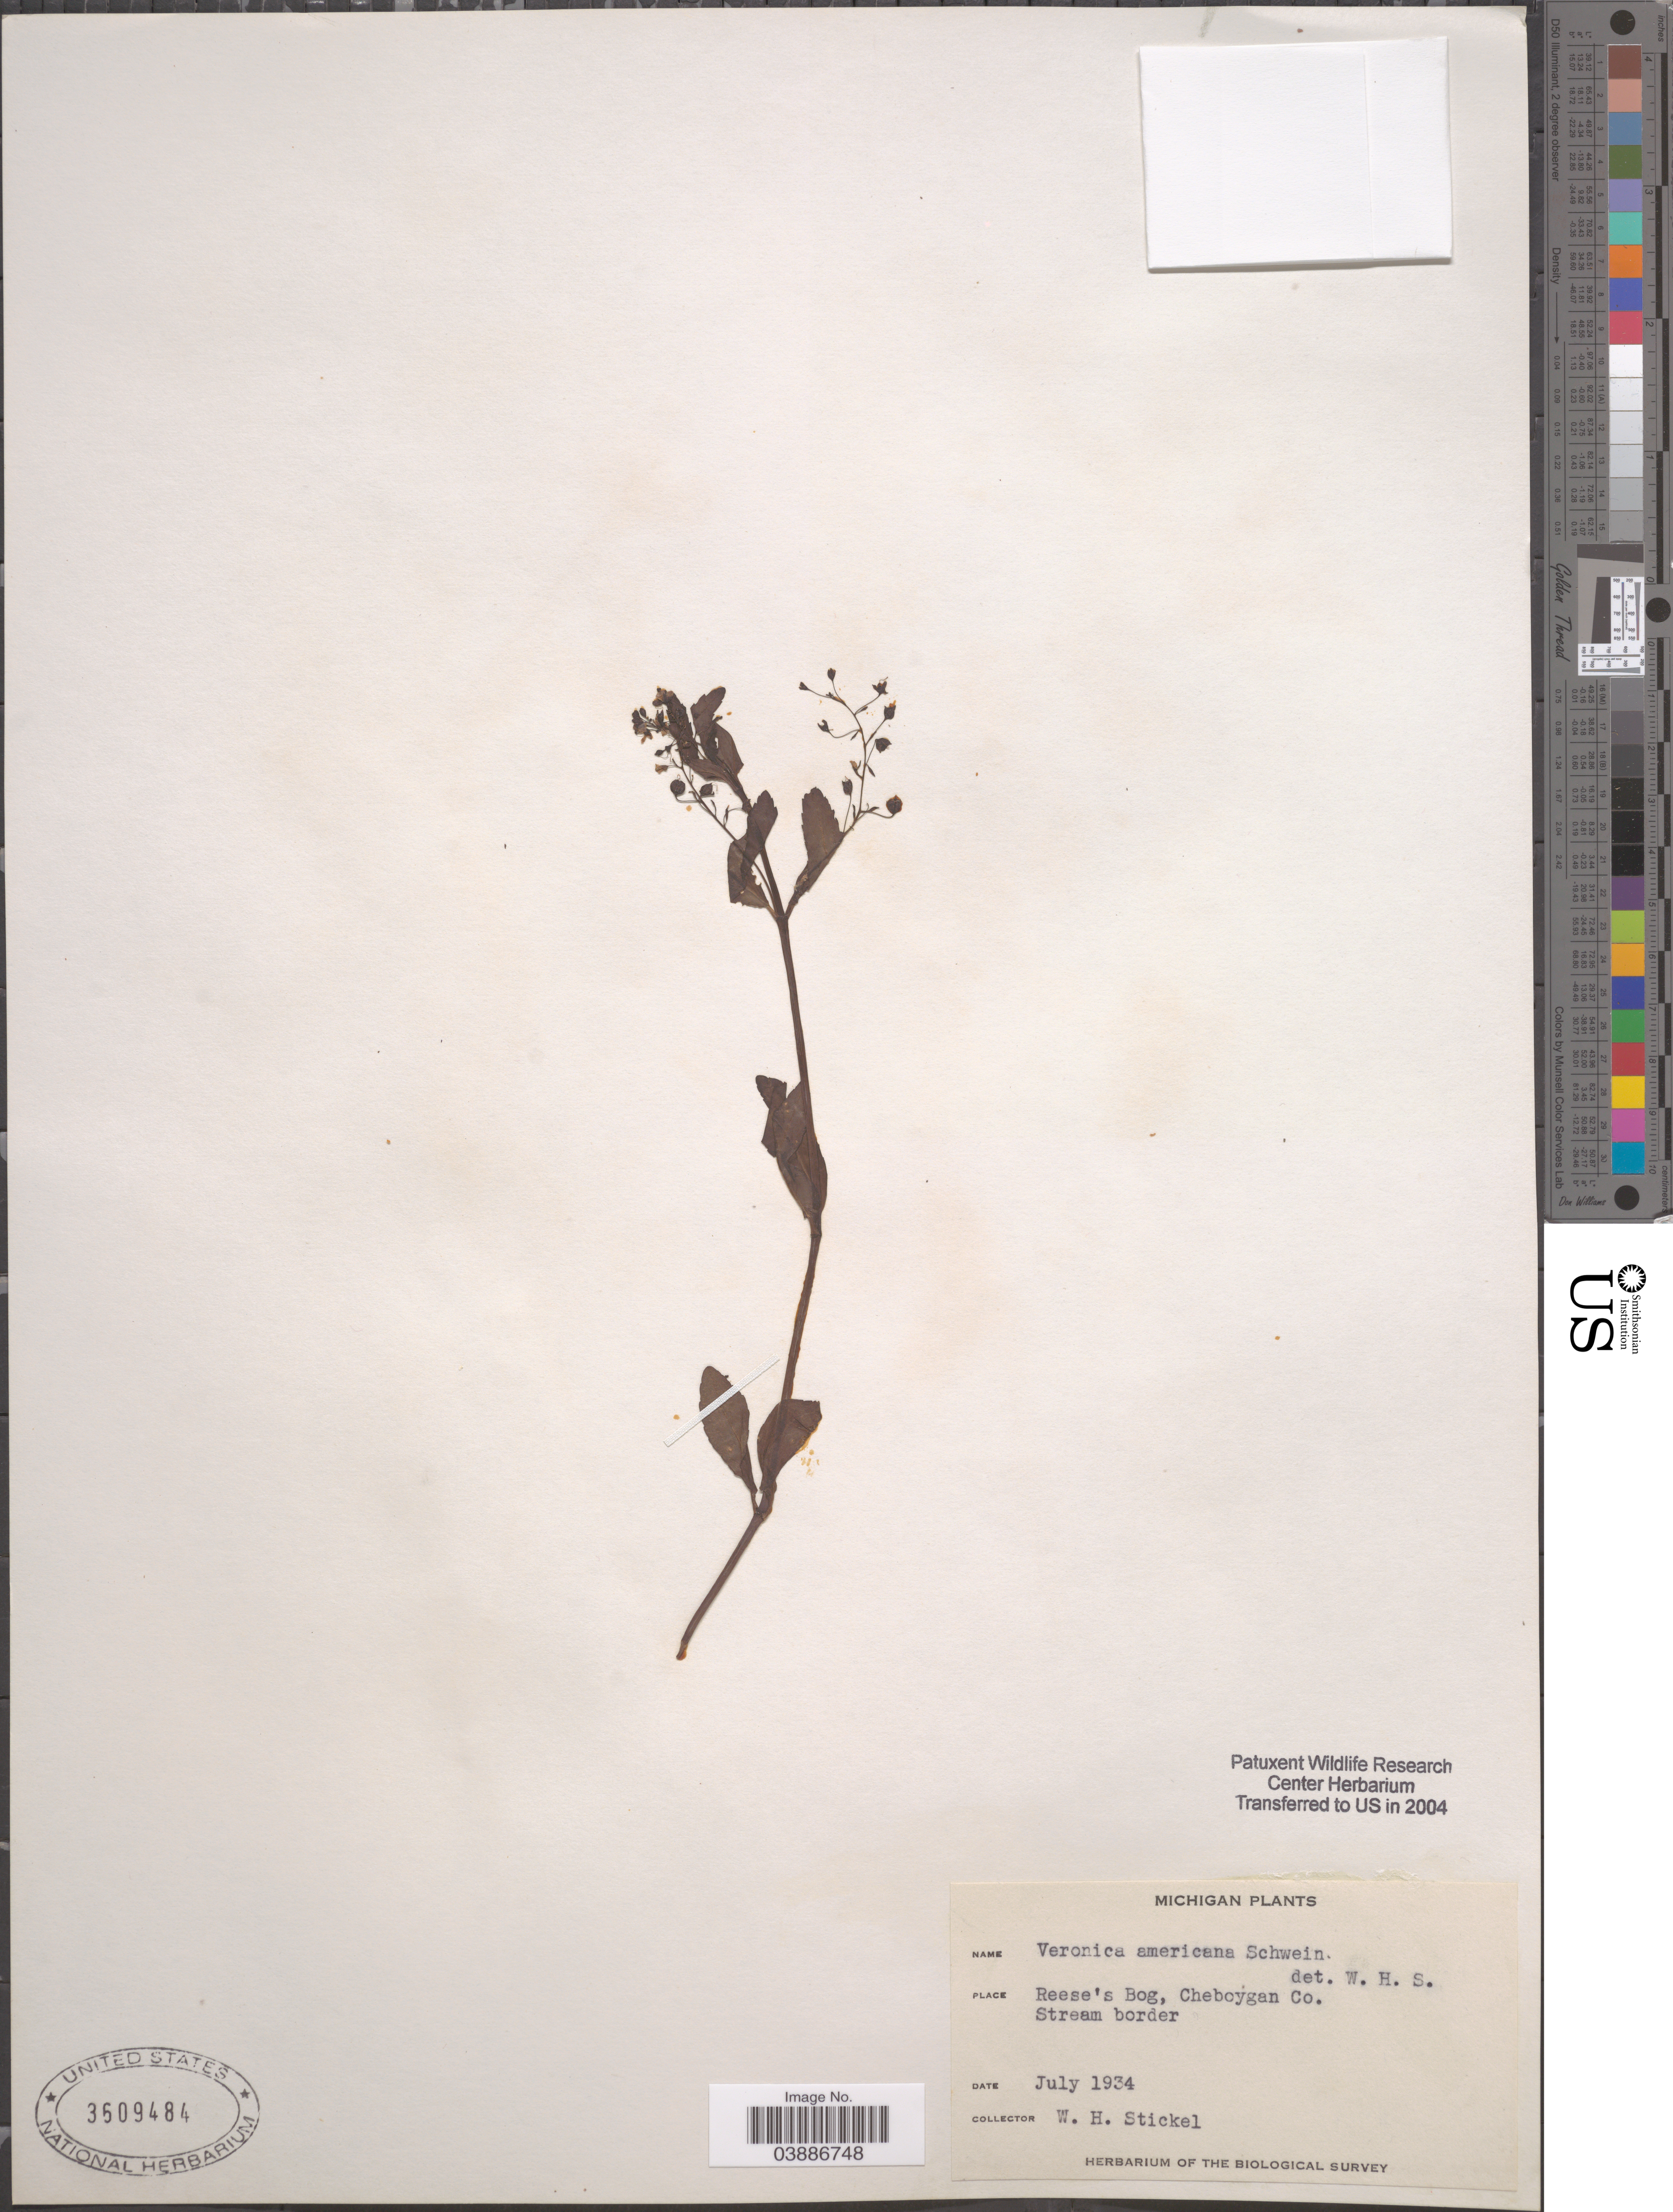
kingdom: Plantae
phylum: Tracheophyta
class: Magnoliopsida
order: Lamiales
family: Plantaginaceae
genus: Veronica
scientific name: Veronica americana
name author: Schwein. ex Benth.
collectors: W. Stickel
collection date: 1934-07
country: United States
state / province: Michigan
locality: Reese's Bog, Cheboygan Co.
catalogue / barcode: US 3609484